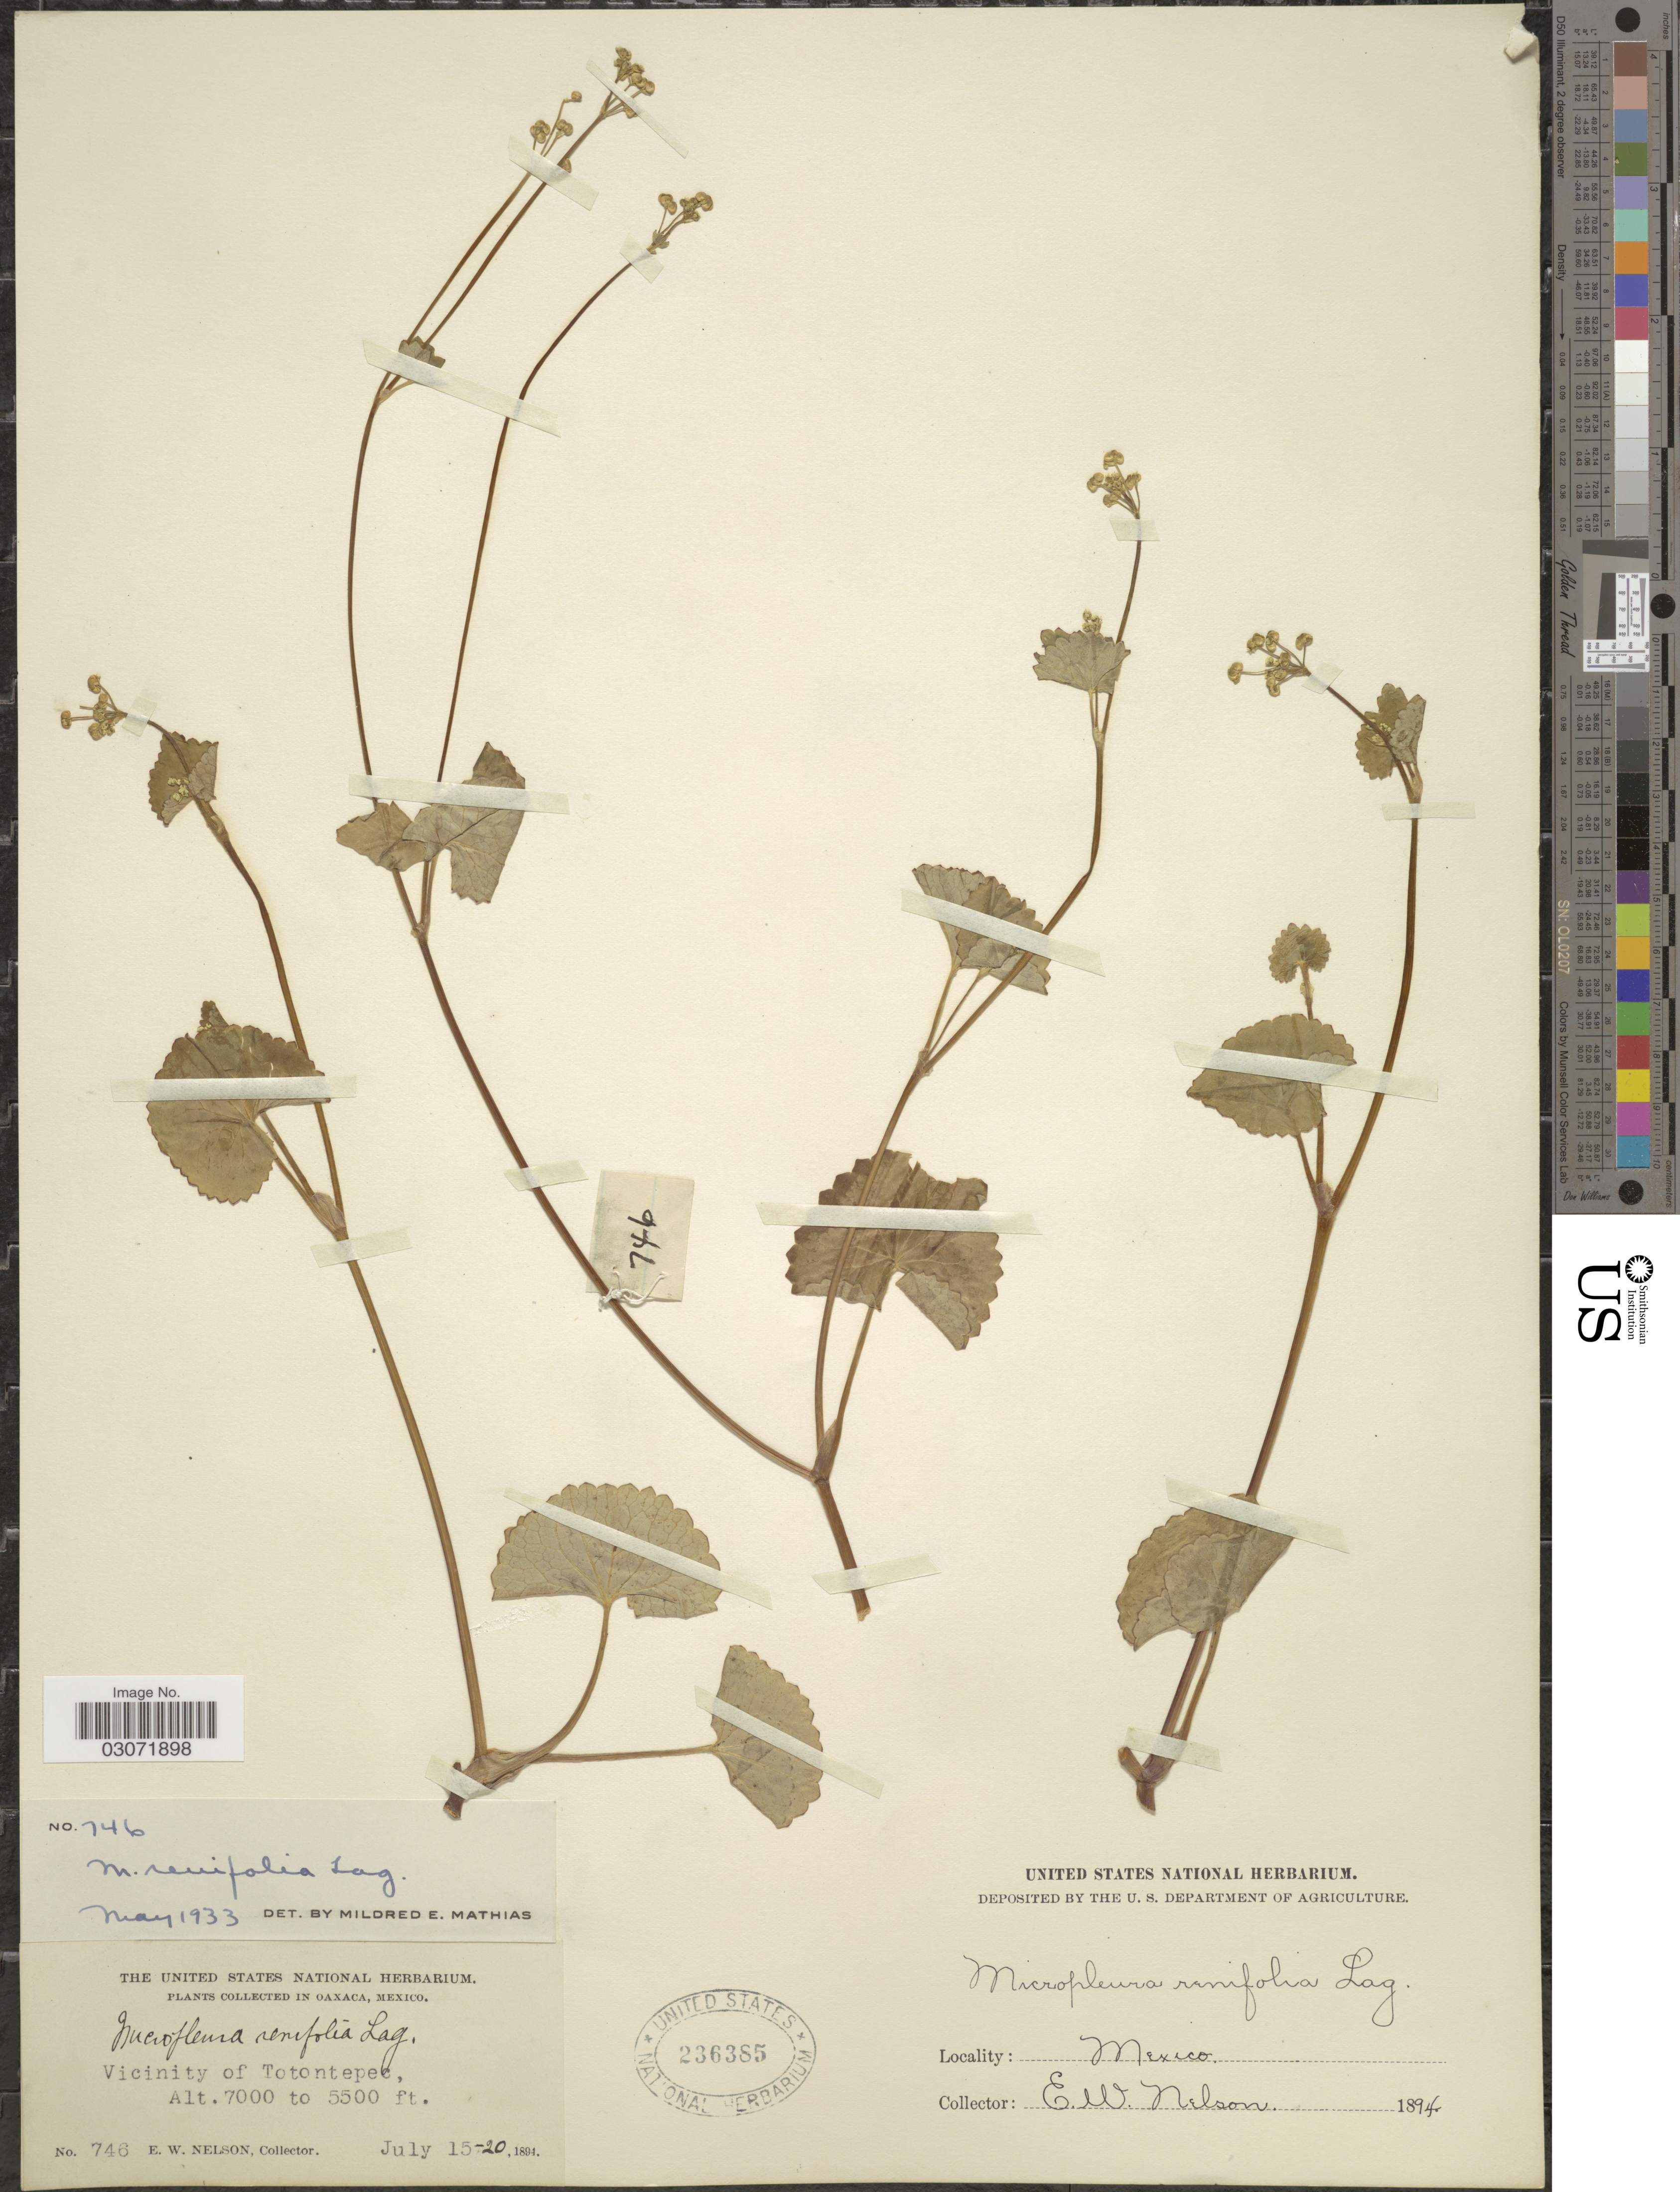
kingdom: Plantae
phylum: Tracheophyta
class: Magnoliopsida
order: Apiales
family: Apiaceae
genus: Micropleura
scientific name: Micropleura renifolia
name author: Lag.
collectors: E. W. Nelson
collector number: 746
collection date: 1894-07-15/1894-07-20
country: Mexico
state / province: Oaxaca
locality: Vicinity of Totontepec.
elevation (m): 1676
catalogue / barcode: US 236385